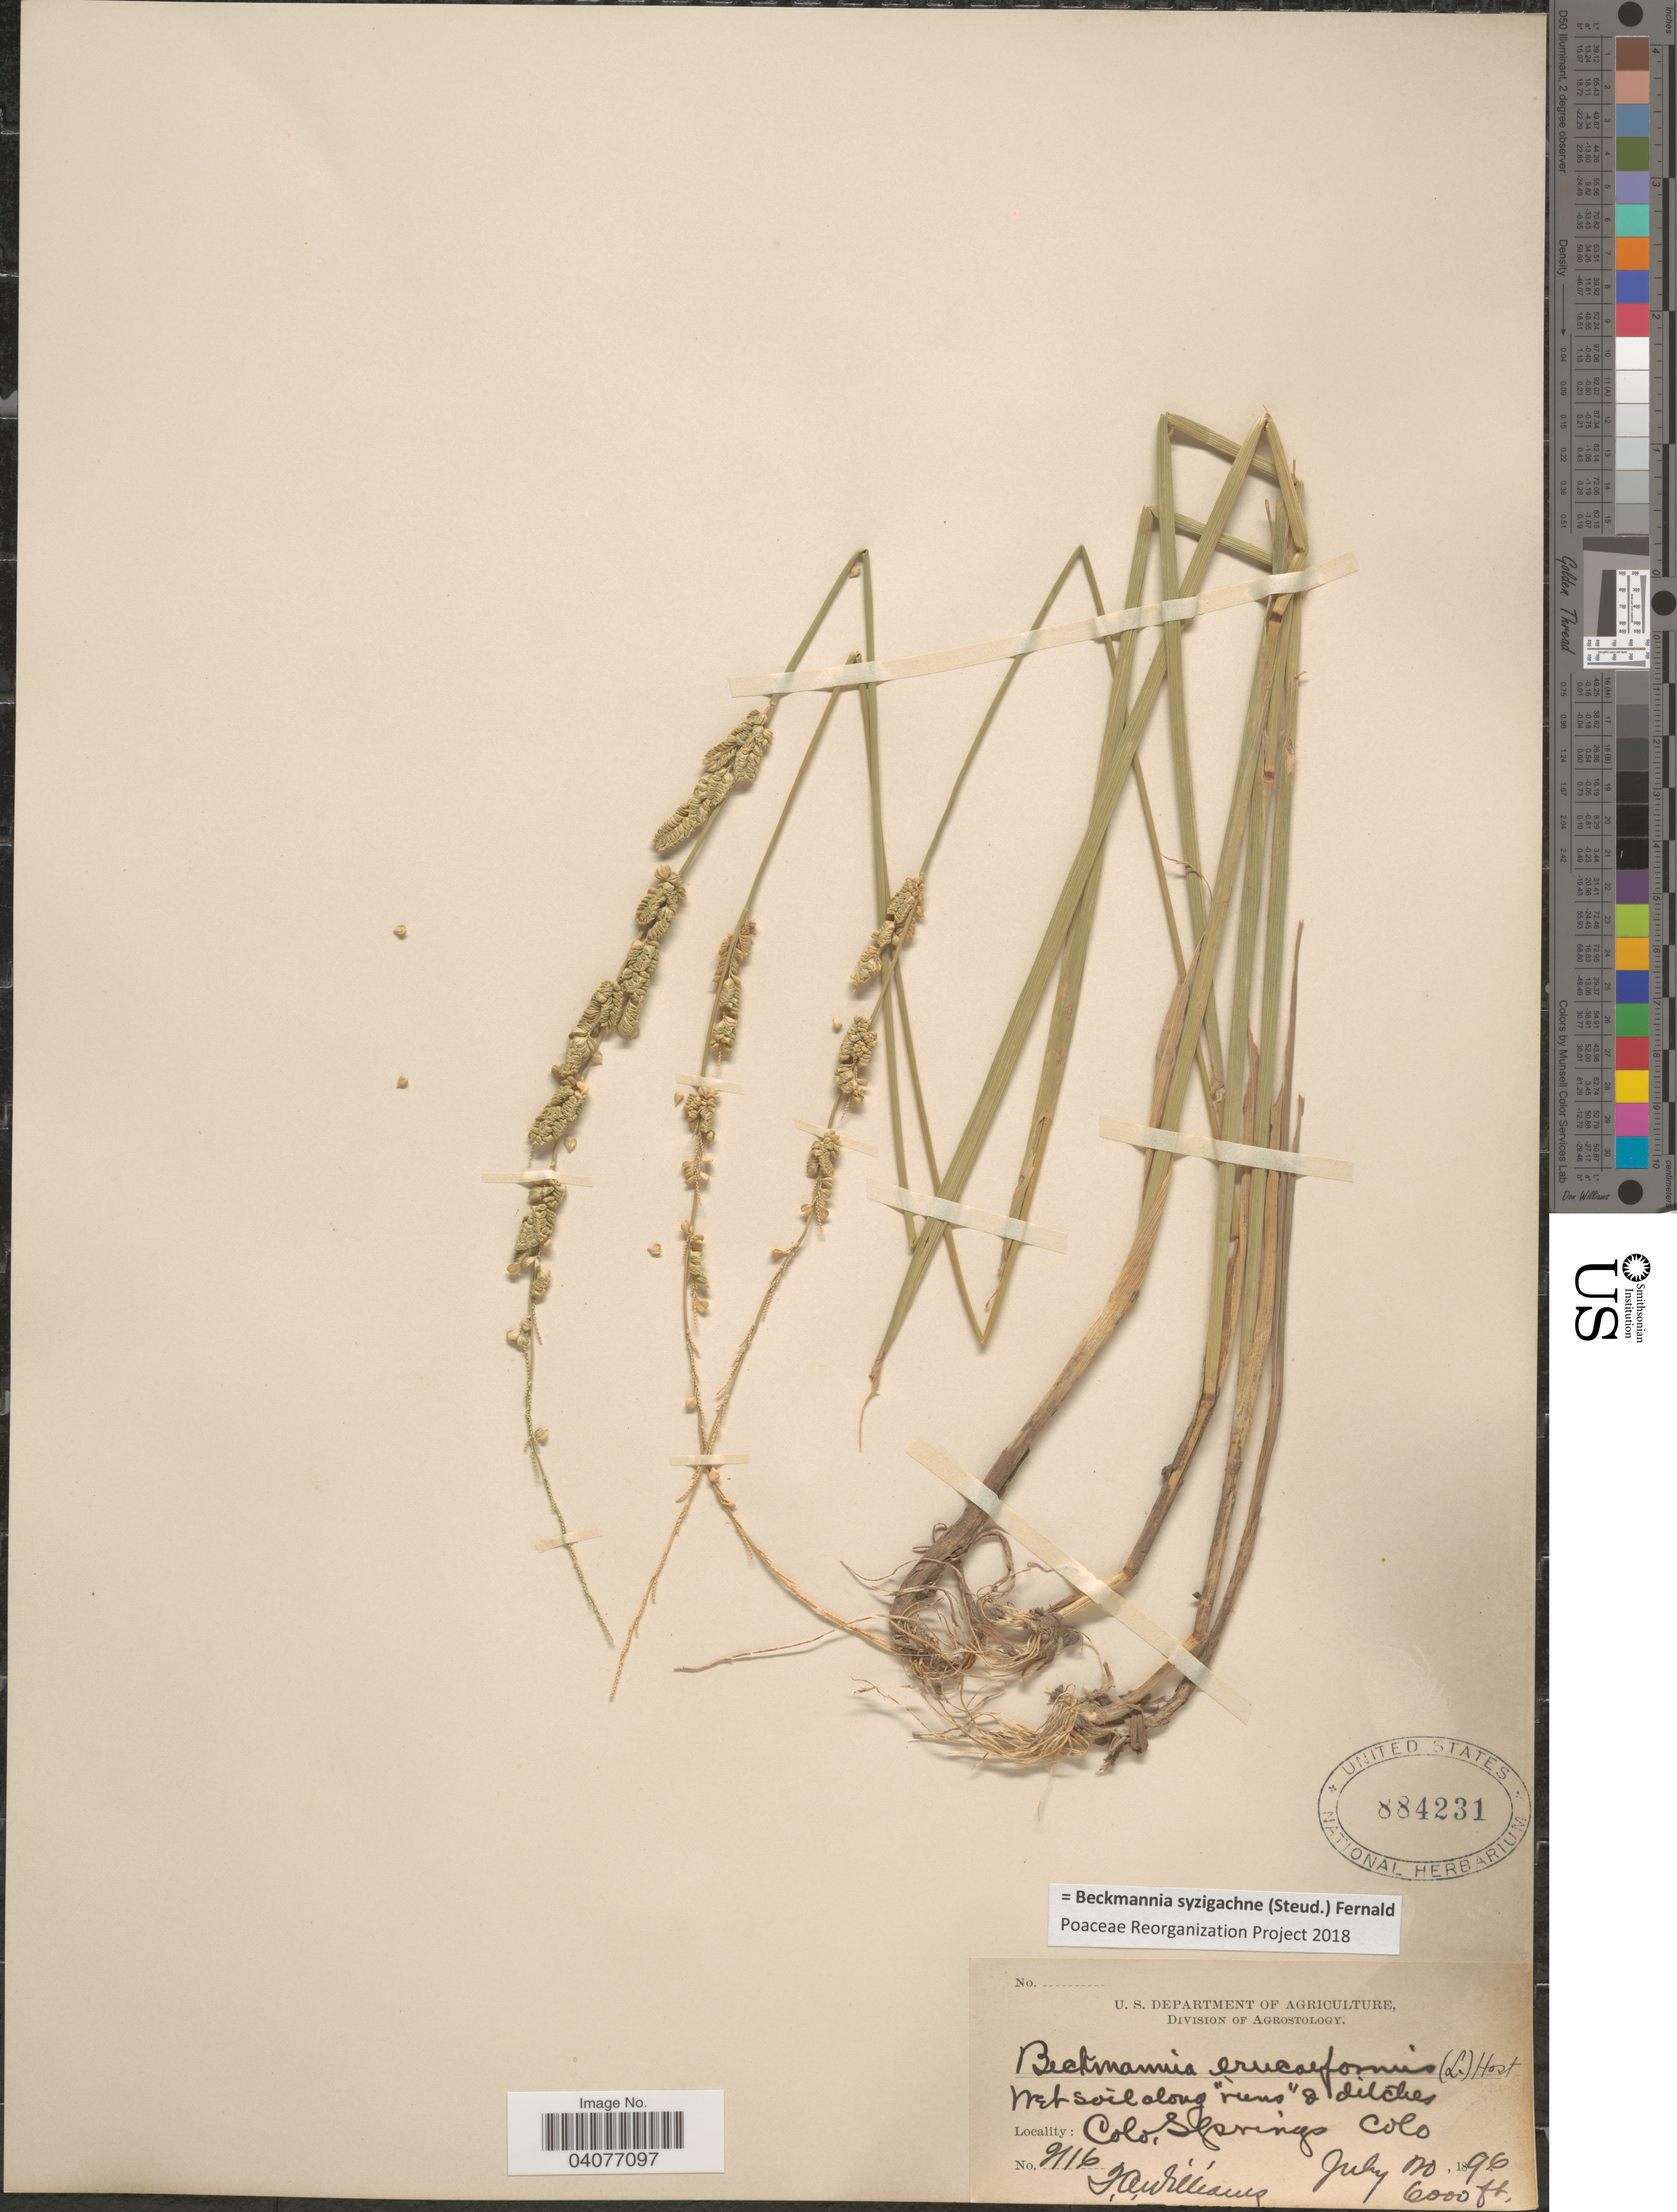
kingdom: Plantae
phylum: Tracheophyta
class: Liliopsida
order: Poales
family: Poaceae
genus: Beckmannia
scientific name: Beckmannia syzigachne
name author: (Steud.) Fernald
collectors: T. Williams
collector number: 2116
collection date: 1896-07-20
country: United States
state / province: Colorado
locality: Colo. Springs.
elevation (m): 1829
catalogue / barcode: US 884231